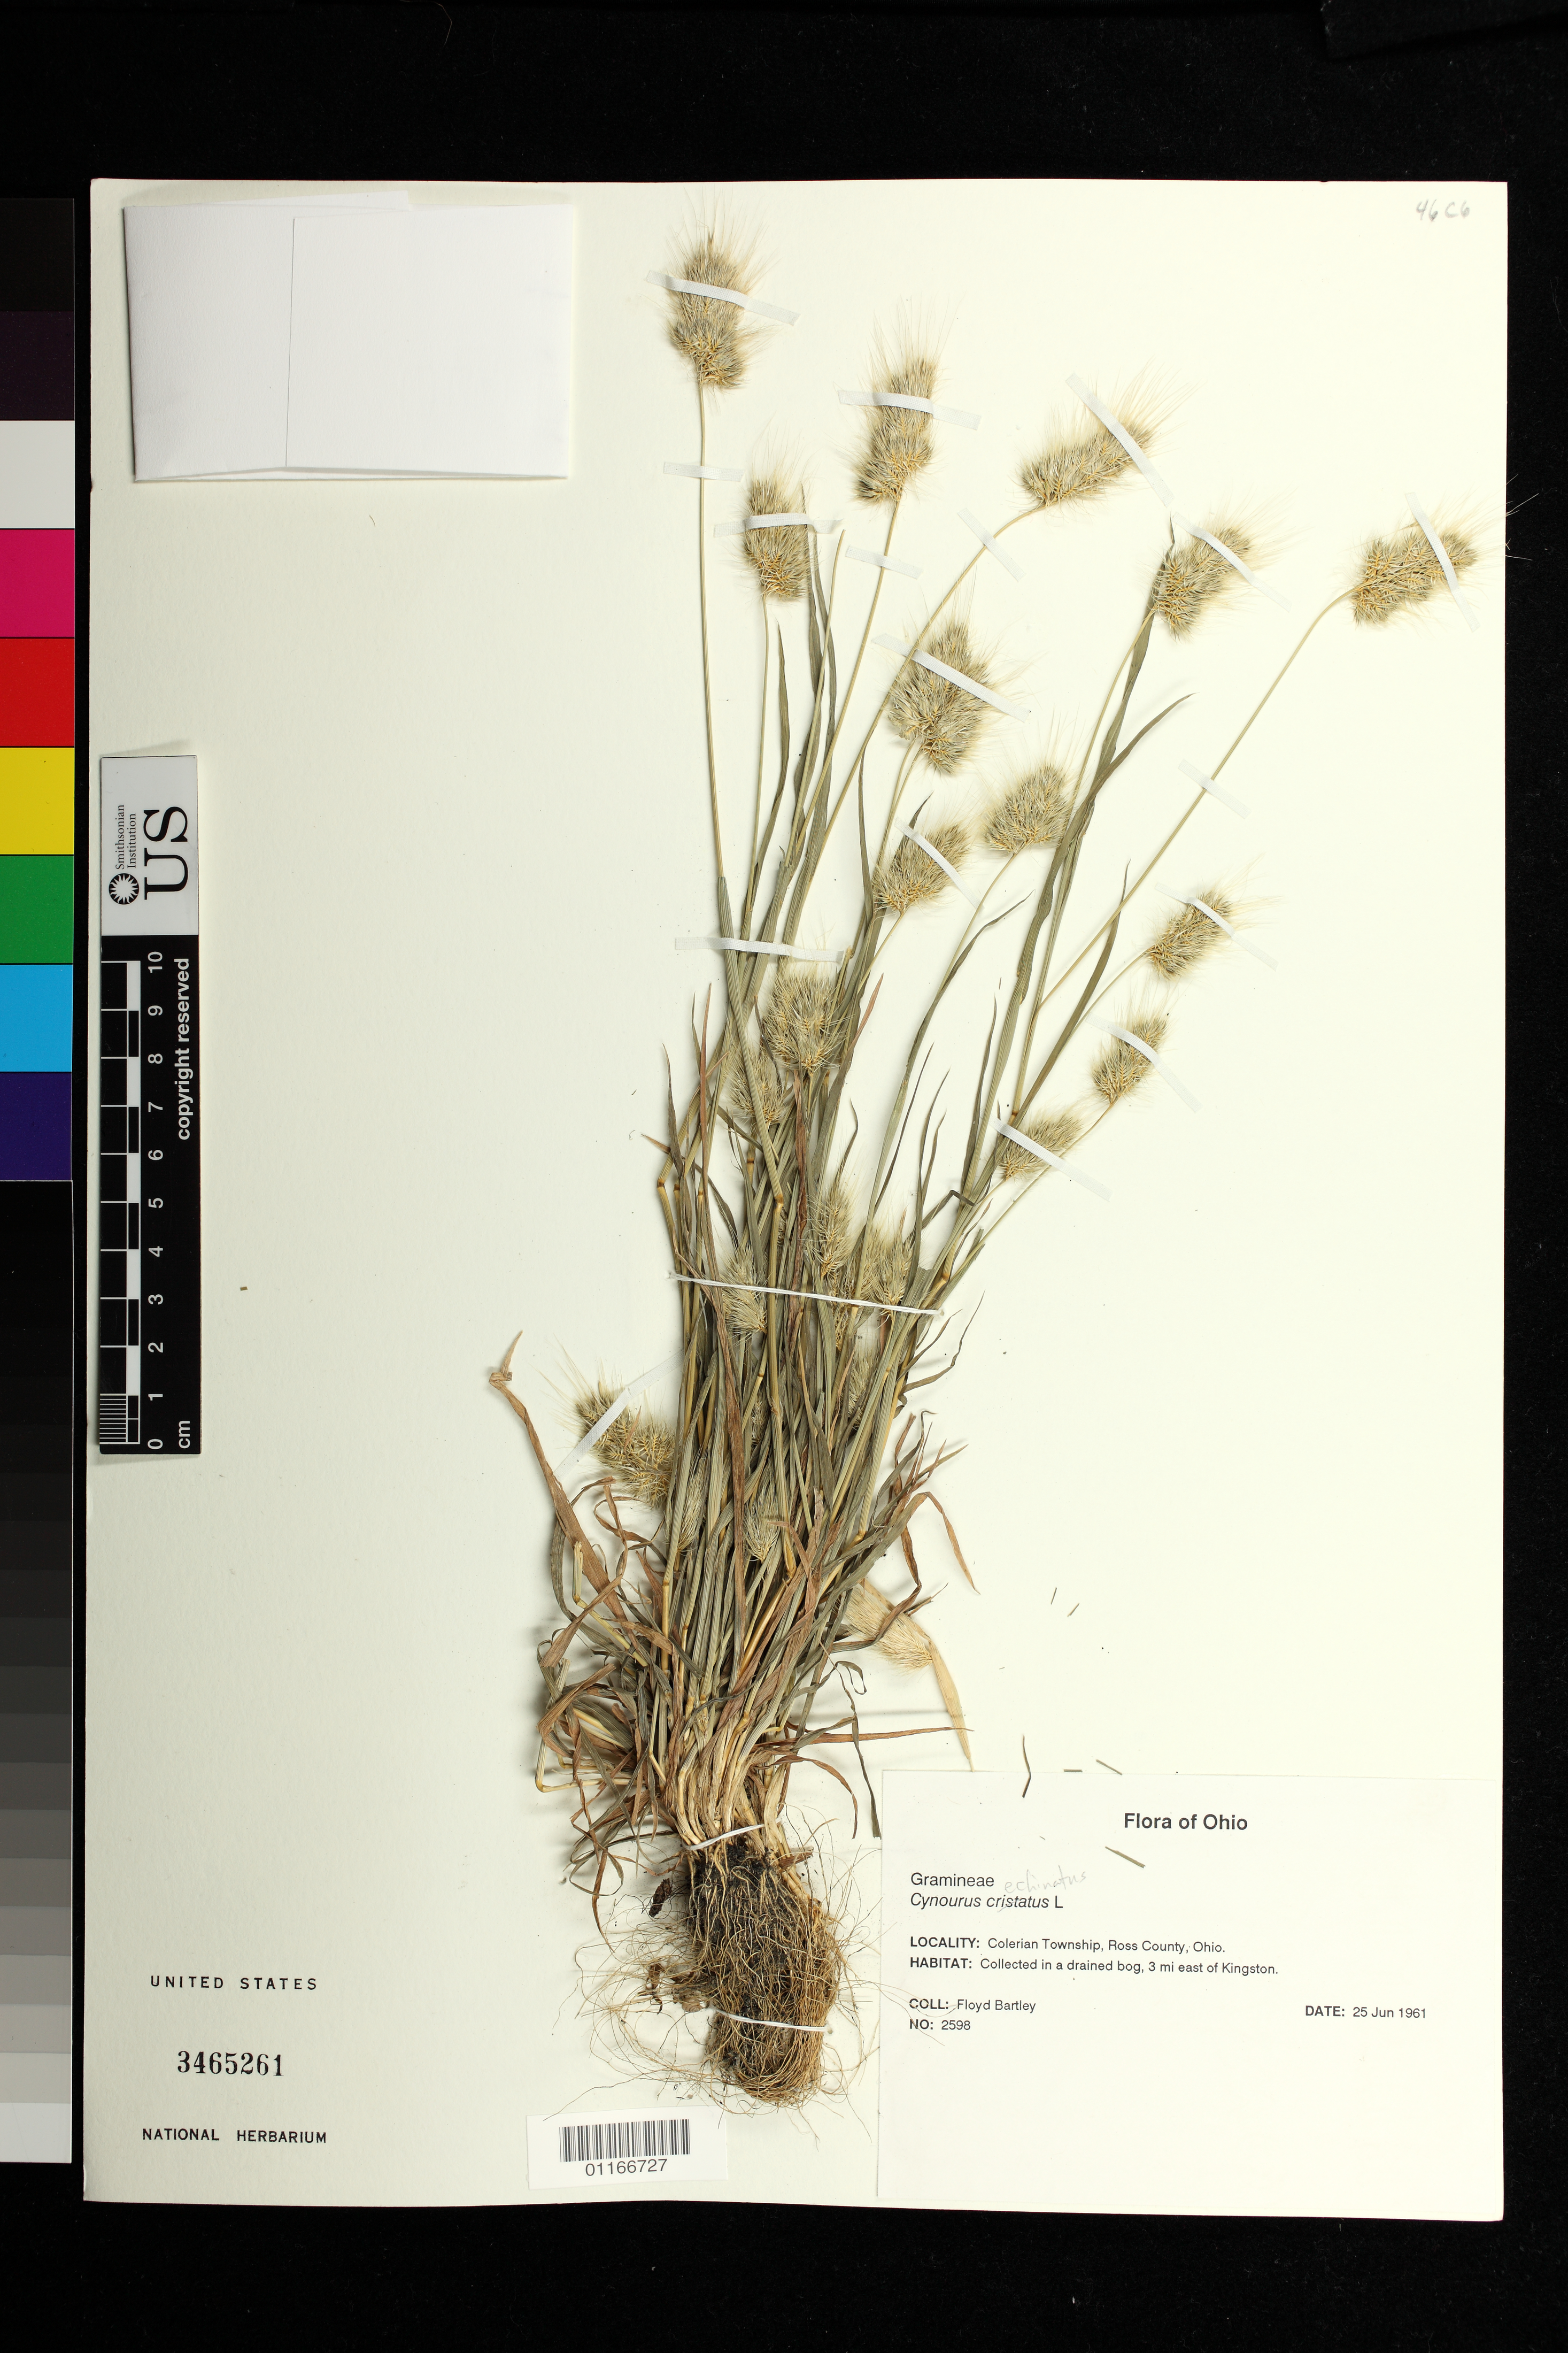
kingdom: Plantae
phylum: Tracheophyta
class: Liliopsida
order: Poales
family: Poaceae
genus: Cynosurus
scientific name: Cynosurus echinatus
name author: L.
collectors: F. Bartley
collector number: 2598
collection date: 1961-06-25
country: United States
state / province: Ohio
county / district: Ross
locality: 3 miles East of Kingston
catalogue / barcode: US 3465261